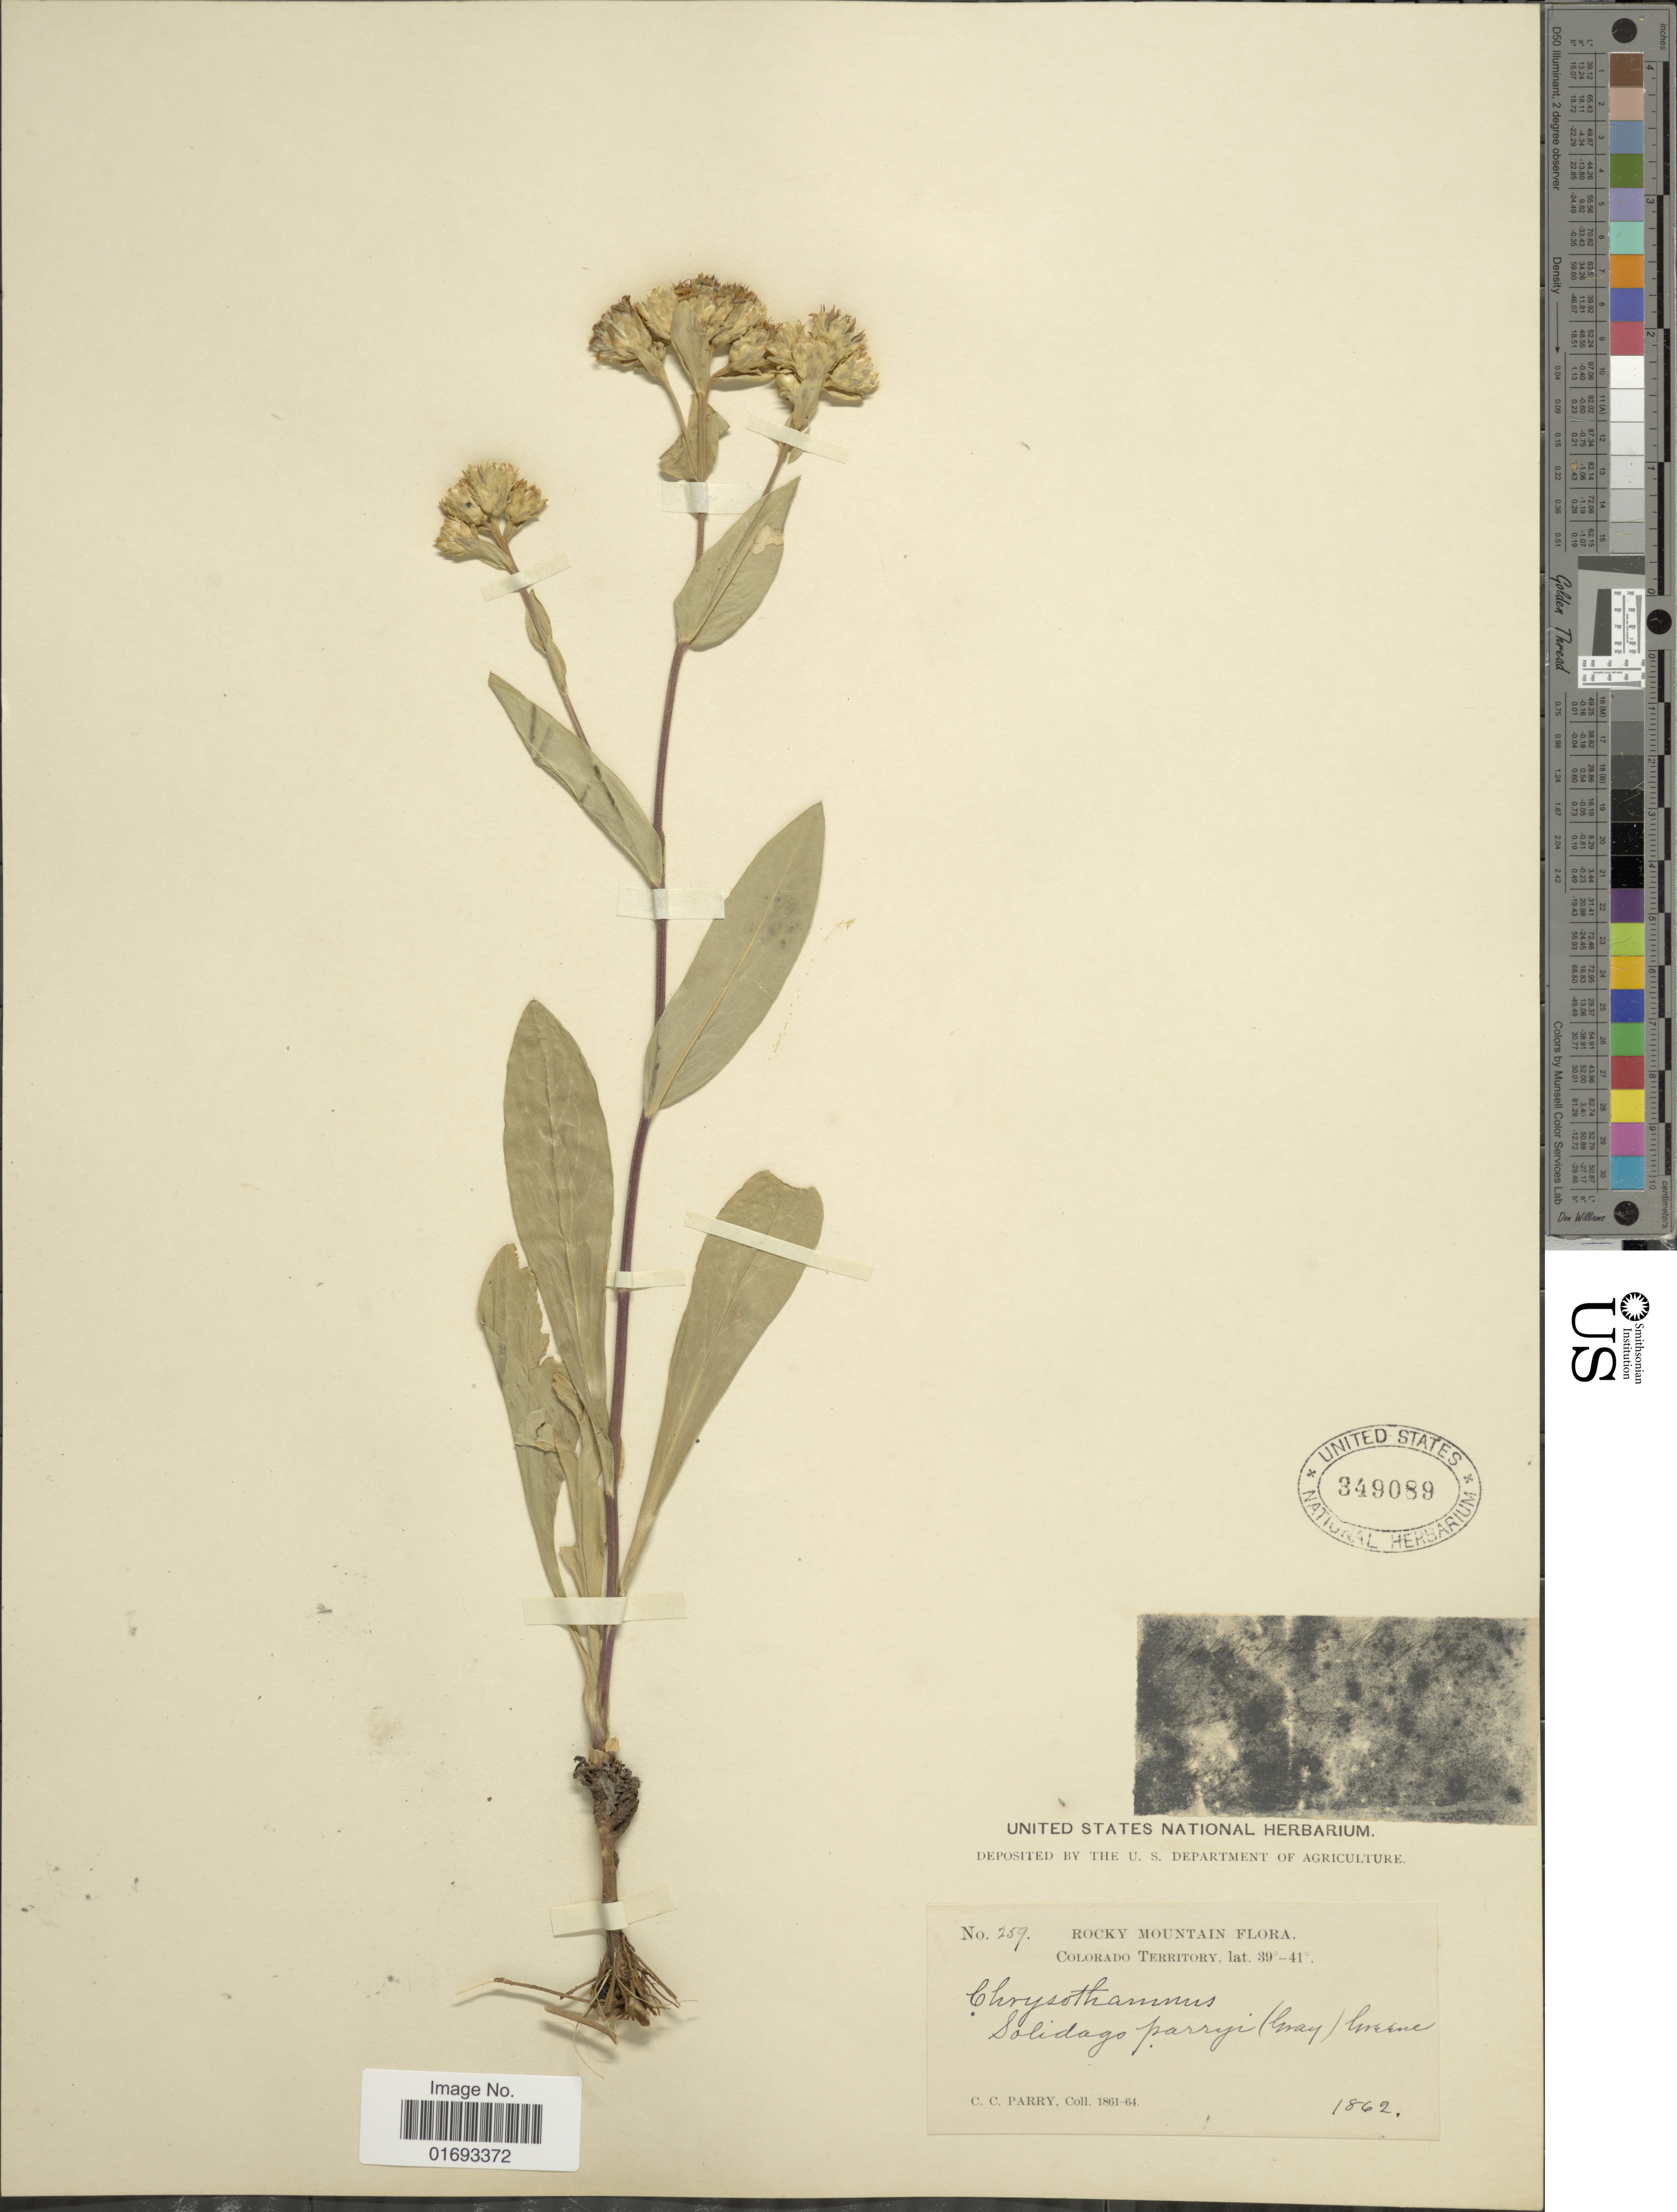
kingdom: Plantae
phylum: Tracheophyta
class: Magnoliopsida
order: Asterales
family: Asteraceae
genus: Oreochrysum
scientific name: Oreochrysum parryi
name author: (A. Gray) Rydb.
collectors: C. C. Parry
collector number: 259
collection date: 1862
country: United States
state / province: Colorado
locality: Rocky Mountains, Colorado Territory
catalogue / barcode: US 349089